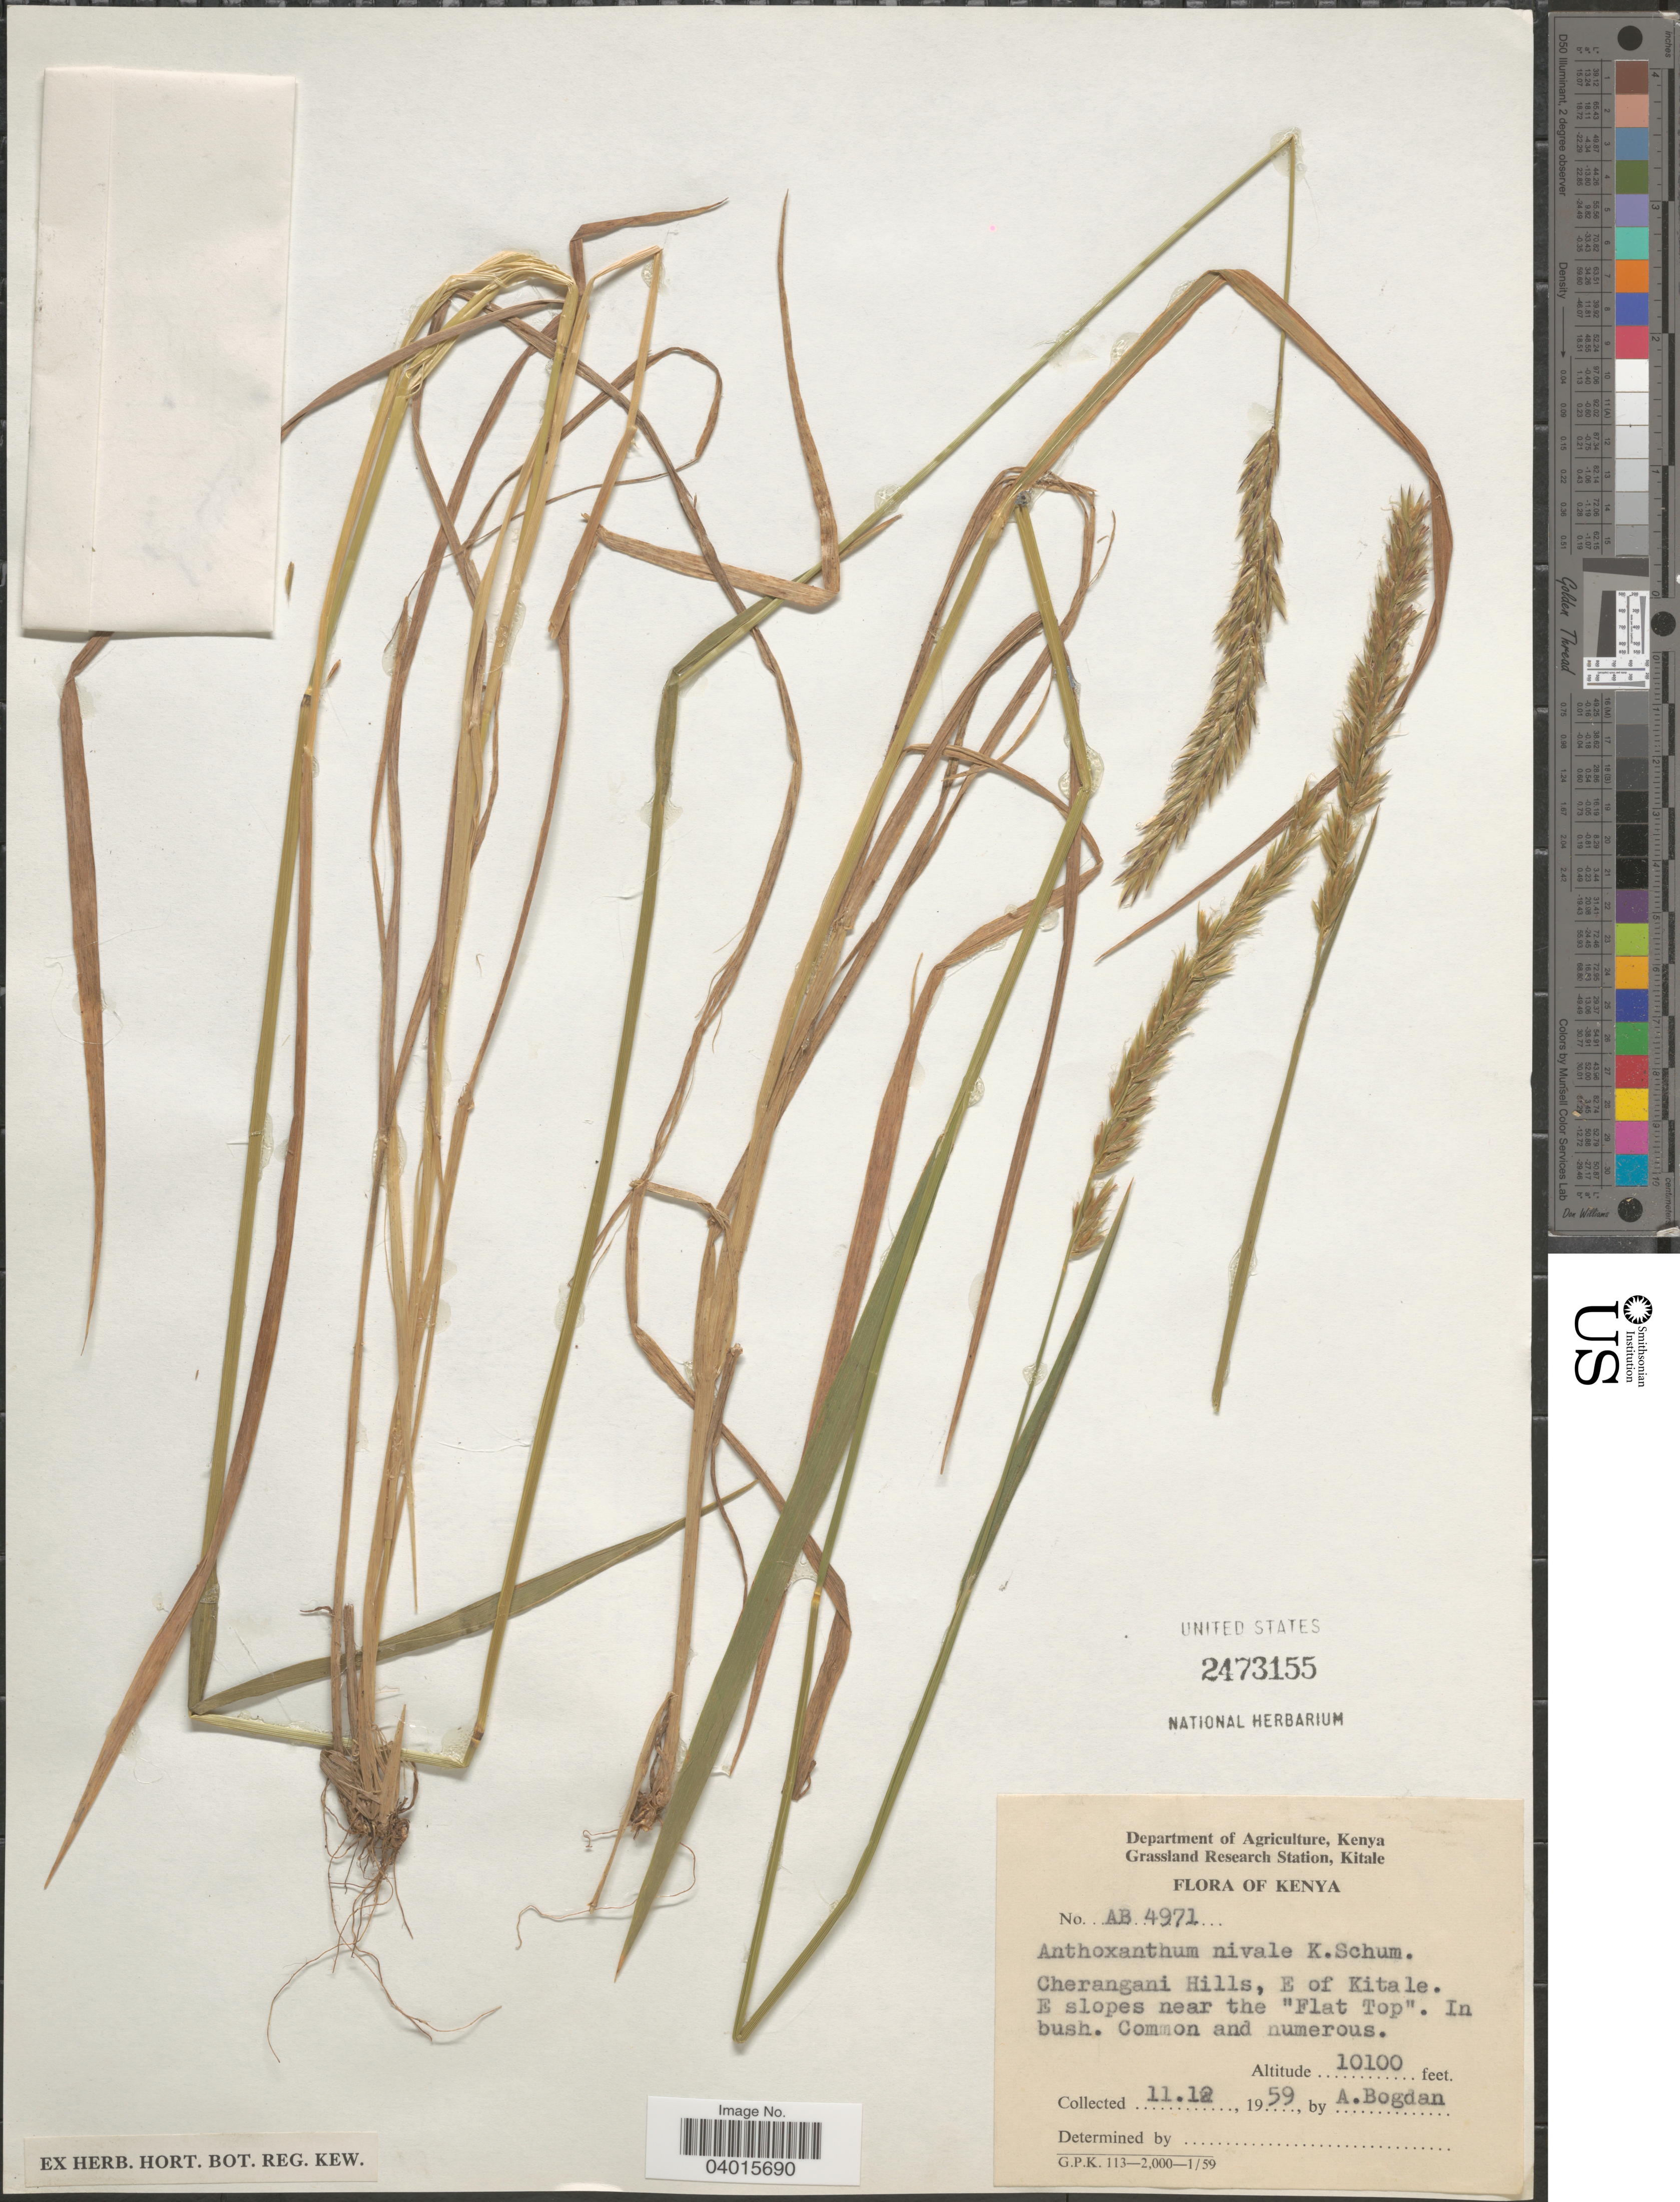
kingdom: Plantae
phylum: Tracheophyta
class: Liliopsida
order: Poales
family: Poaceae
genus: Anthoxanthum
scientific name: Anthoxanthum odoratum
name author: L.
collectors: A. Bogdan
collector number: AB 4971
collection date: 1959-12-11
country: Kenya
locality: Cherangani Hills, E of Kitale. E slopes near the "Flat Top".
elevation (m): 3078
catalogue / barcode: US 2473155